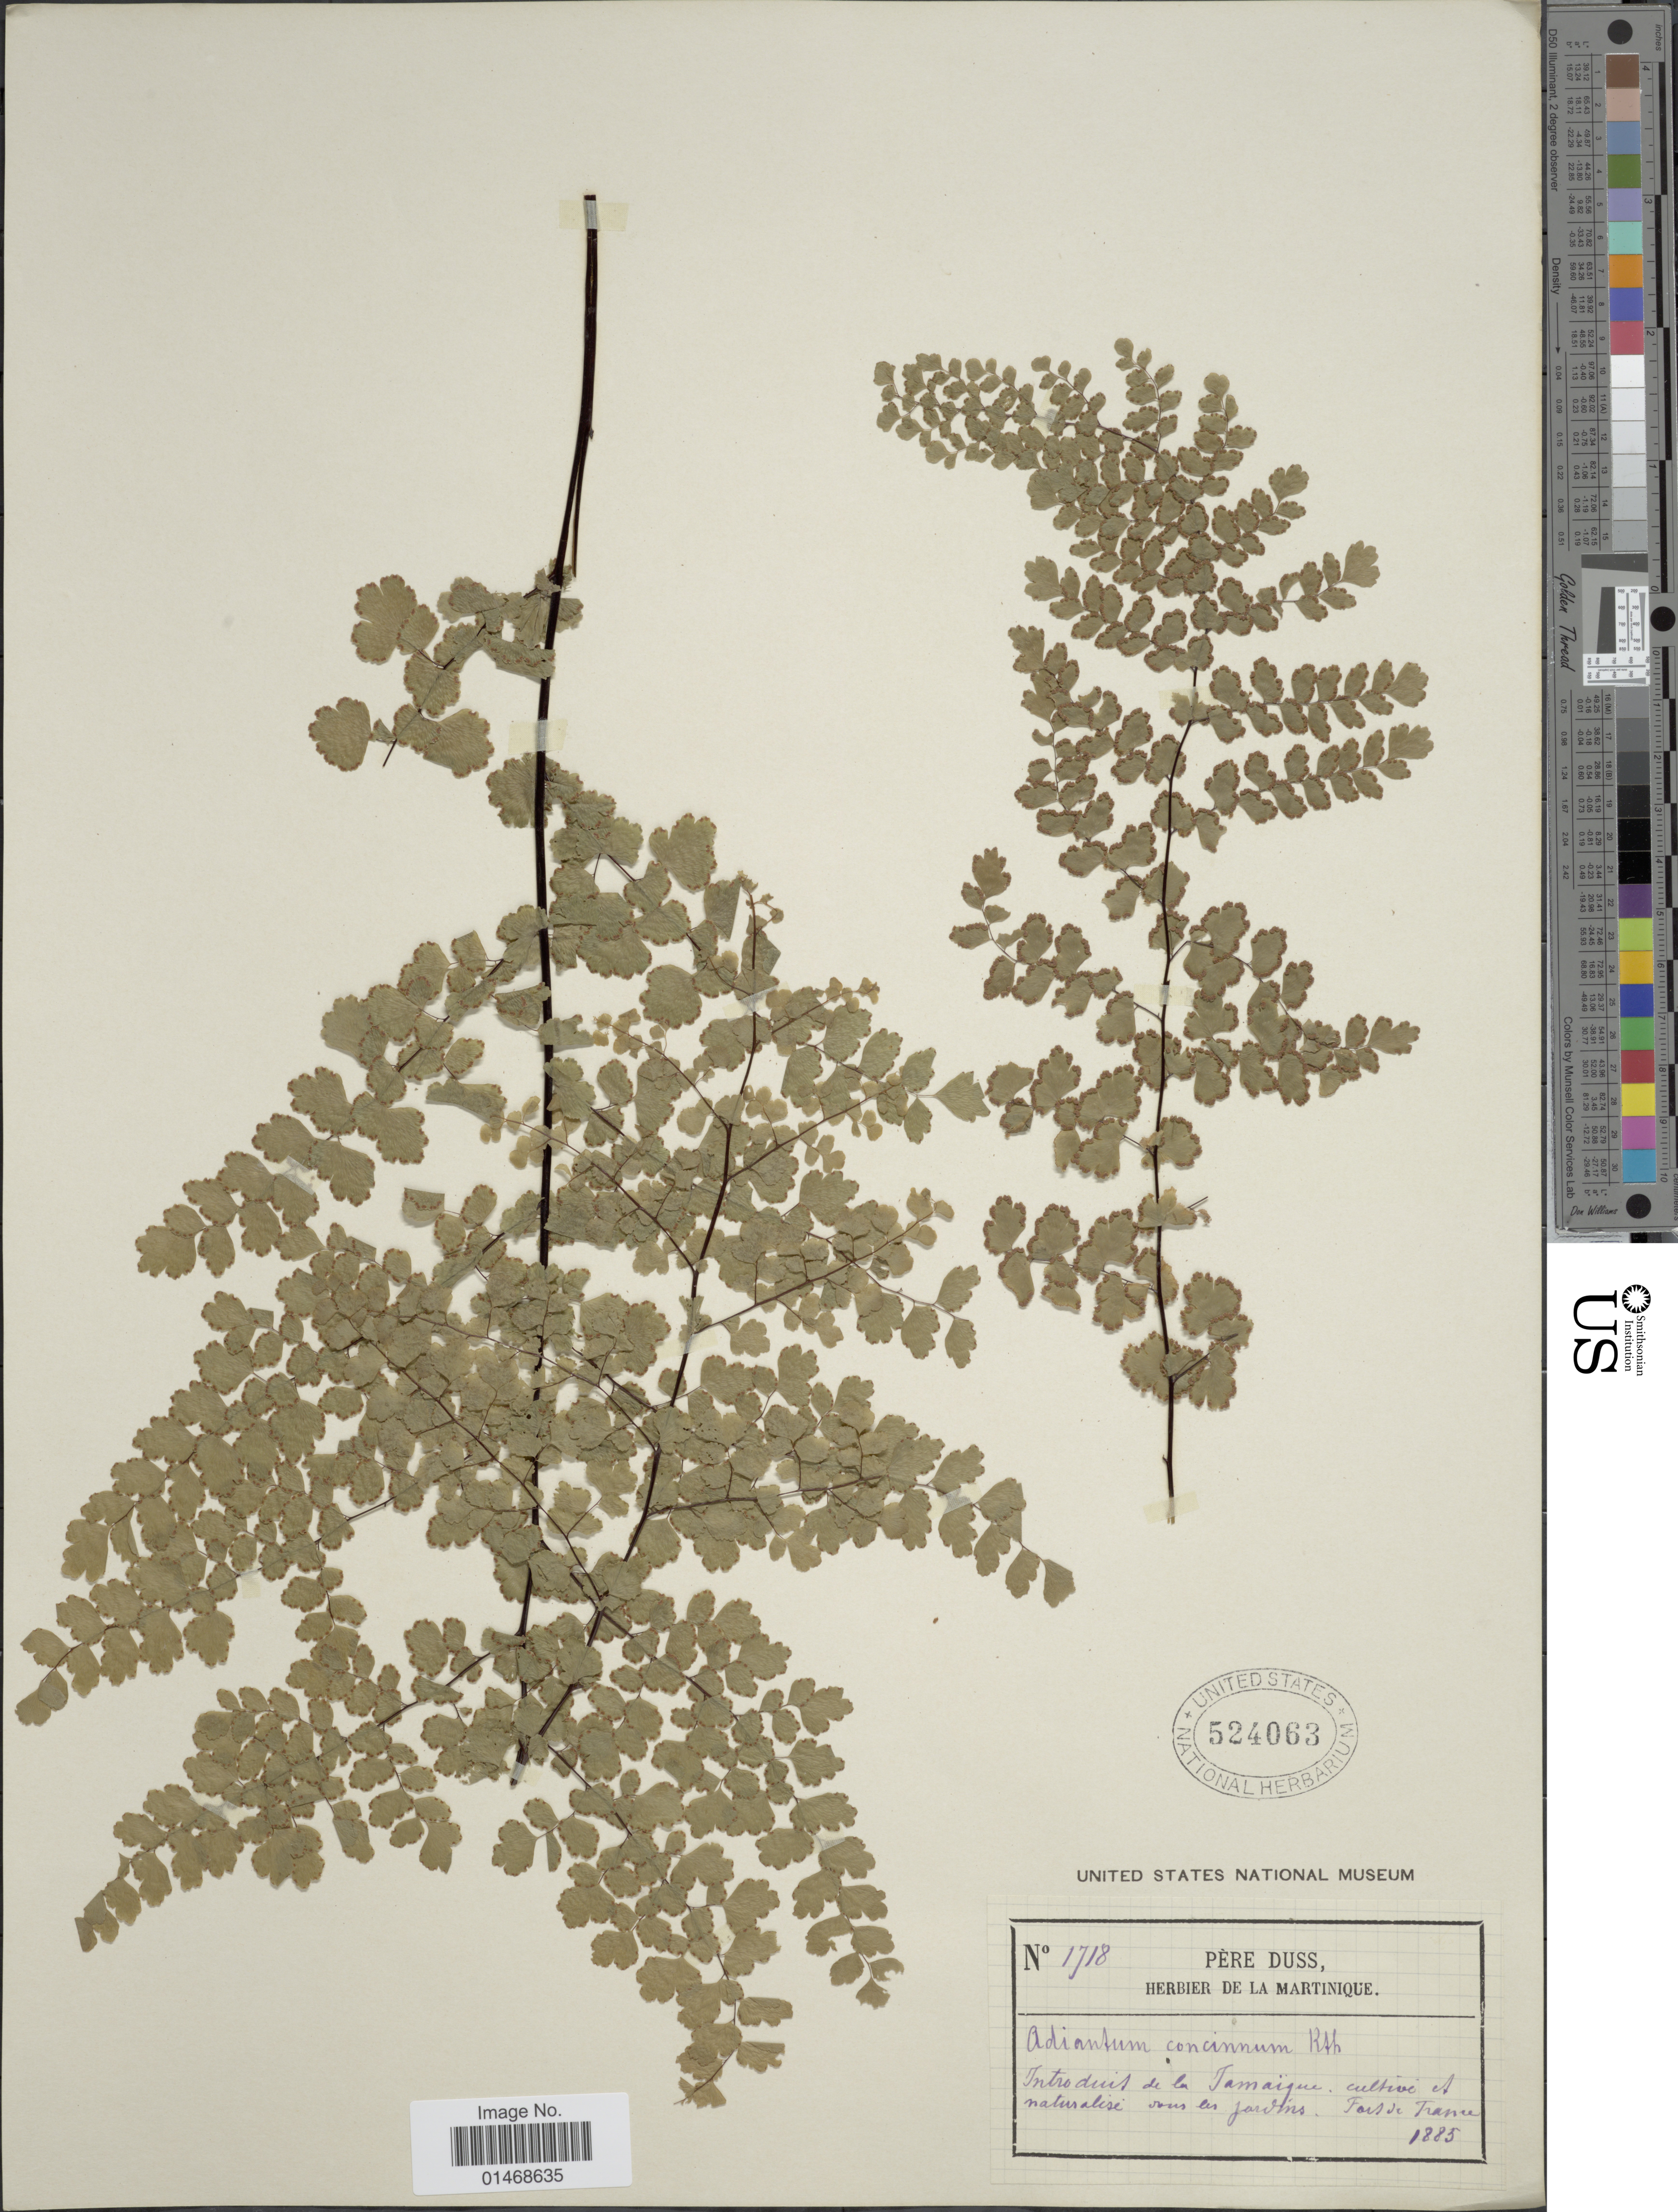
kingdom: Plantae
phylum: Tracheophyta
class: Polypodiopsida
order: Polypodiales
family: Pteridaceae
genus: Adiantum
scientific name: Adiantum concinnum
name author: Humb. & Bonpl. ex Willd.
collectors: Père Duss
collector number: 1718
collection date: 1885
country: Martinique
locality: Introduit de la Jamaique. Cutive et naturalise dans les jardins. Fort de France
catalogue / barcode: US 524063